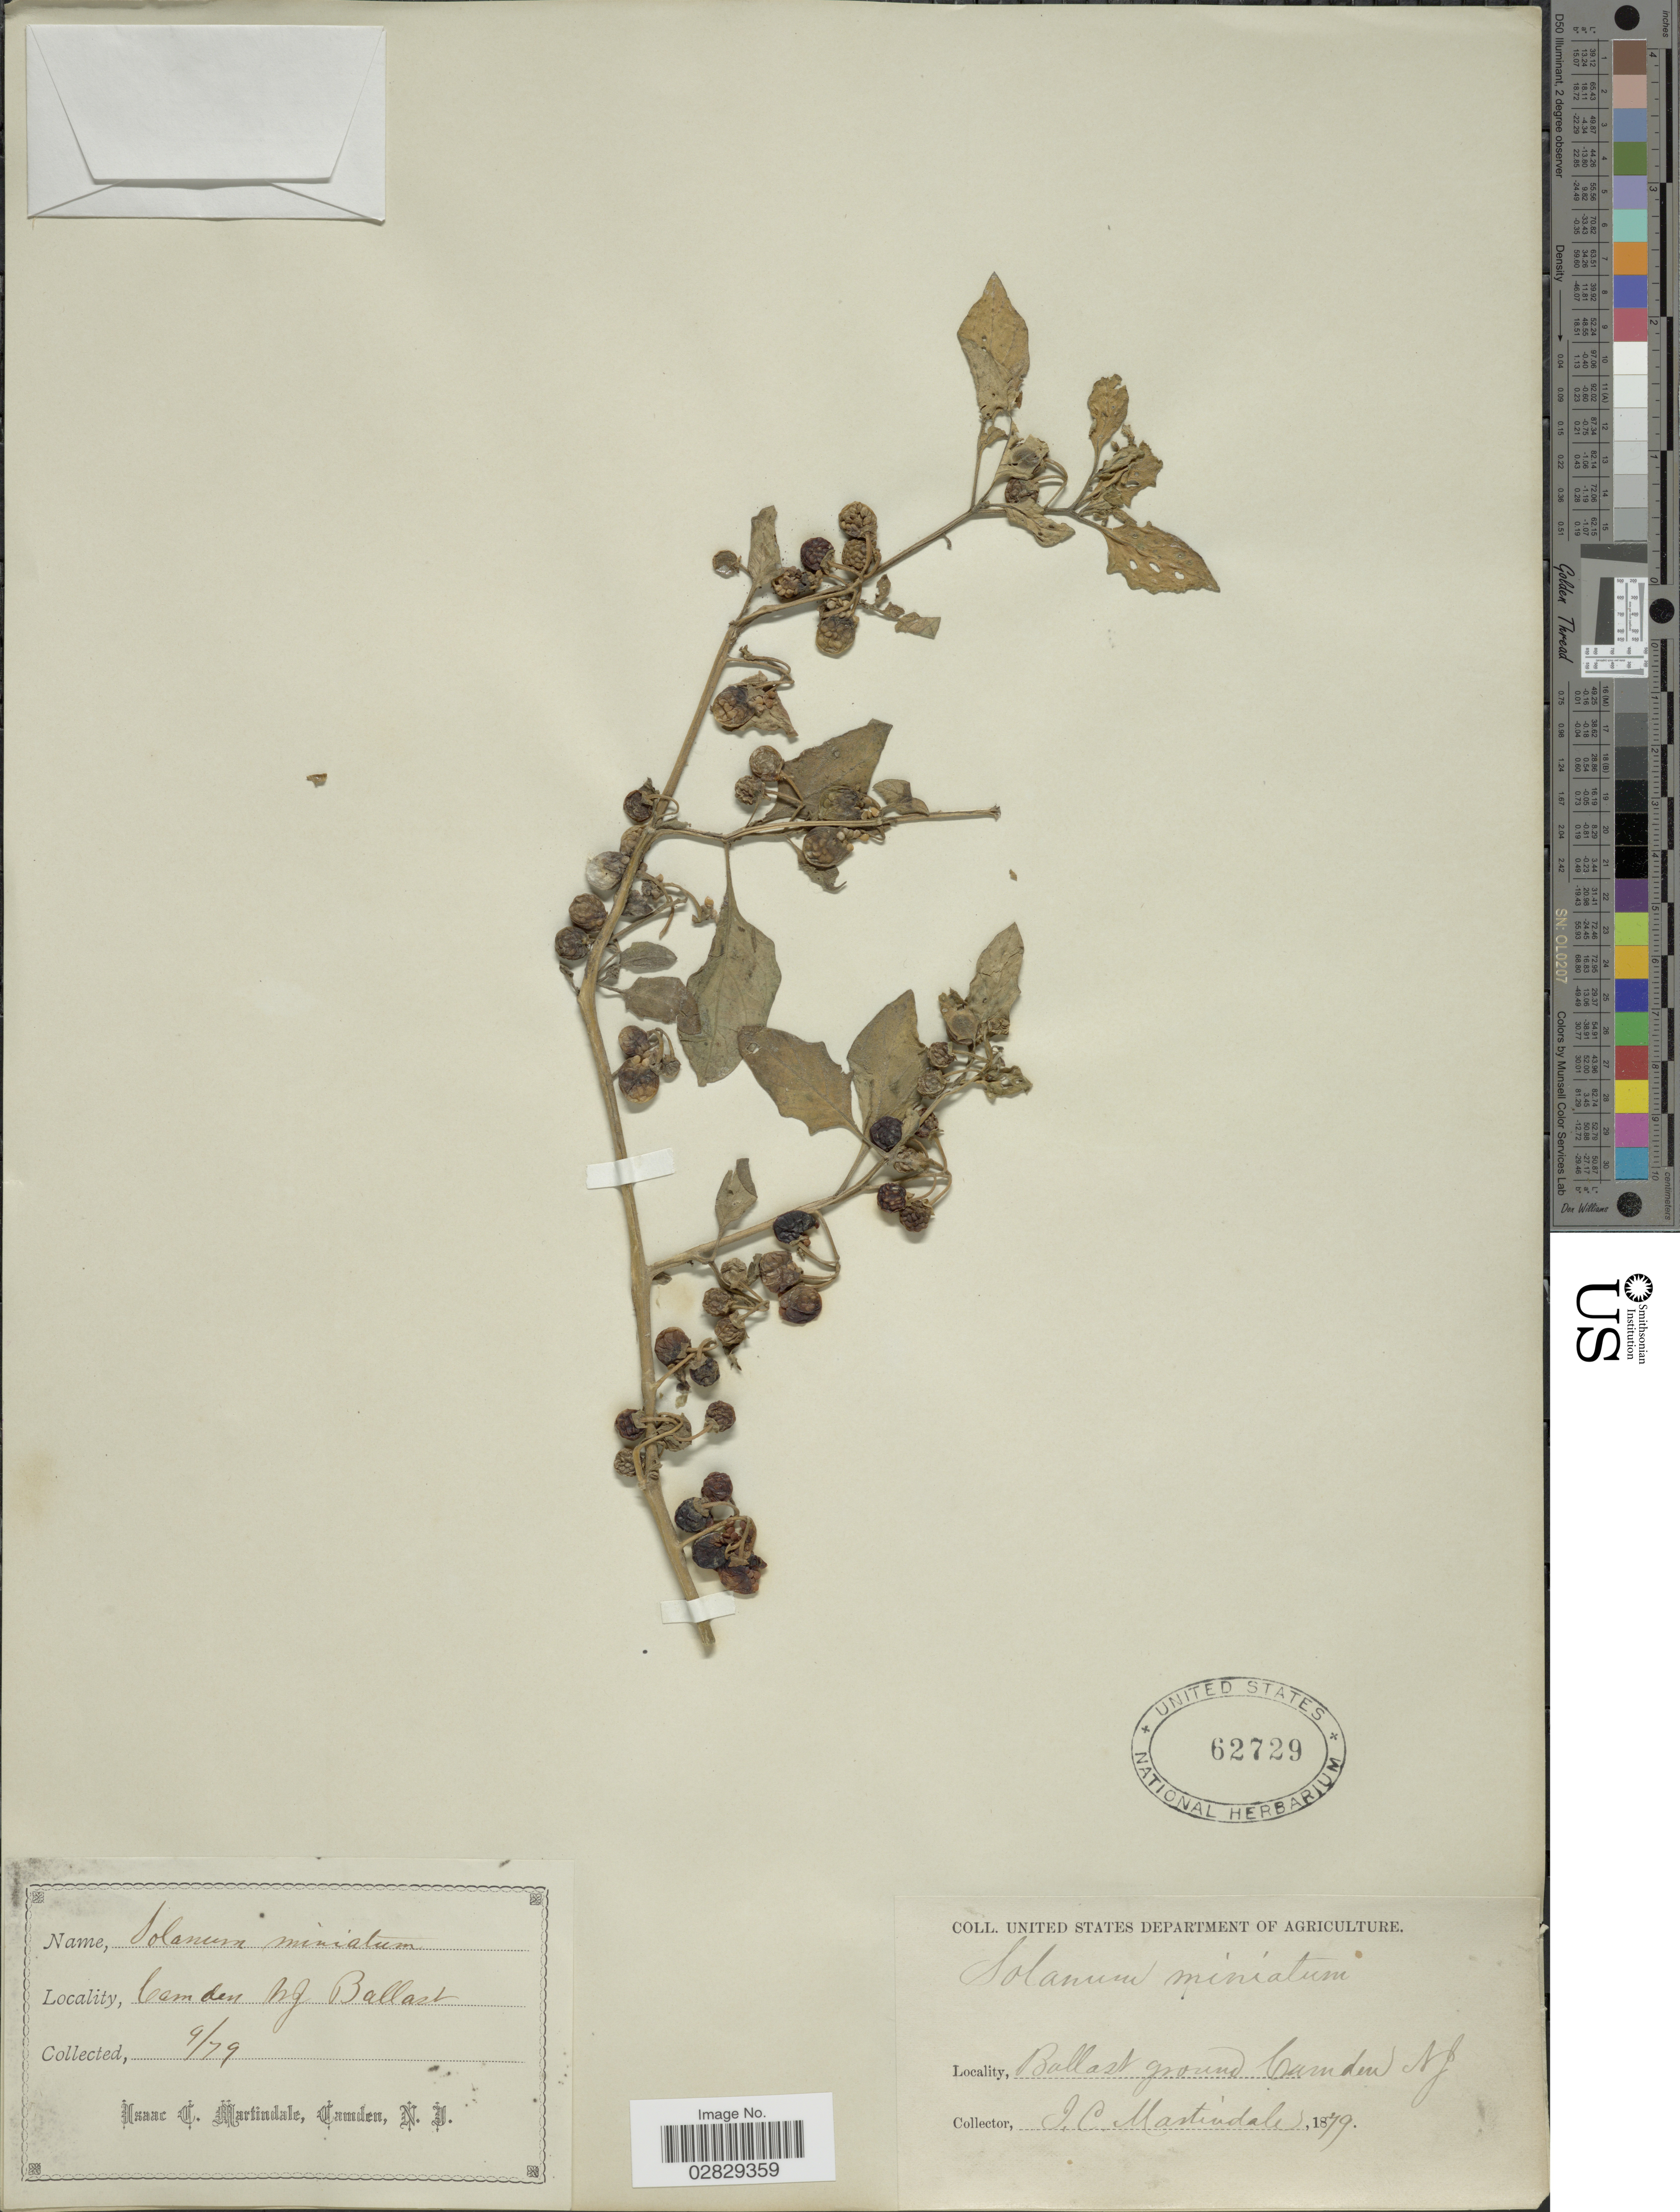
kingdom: Plantae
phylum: Tracheophyta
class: Magnoliopsida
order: Solanales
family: Solanaceae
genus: Solanum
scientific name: Solanum miniatum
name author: Bernh. ex Willd.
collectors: I. C. Martindale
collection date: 1879-09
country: United States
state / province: New Jersey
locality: Camden. Ballast ground.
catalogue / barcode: US 62729